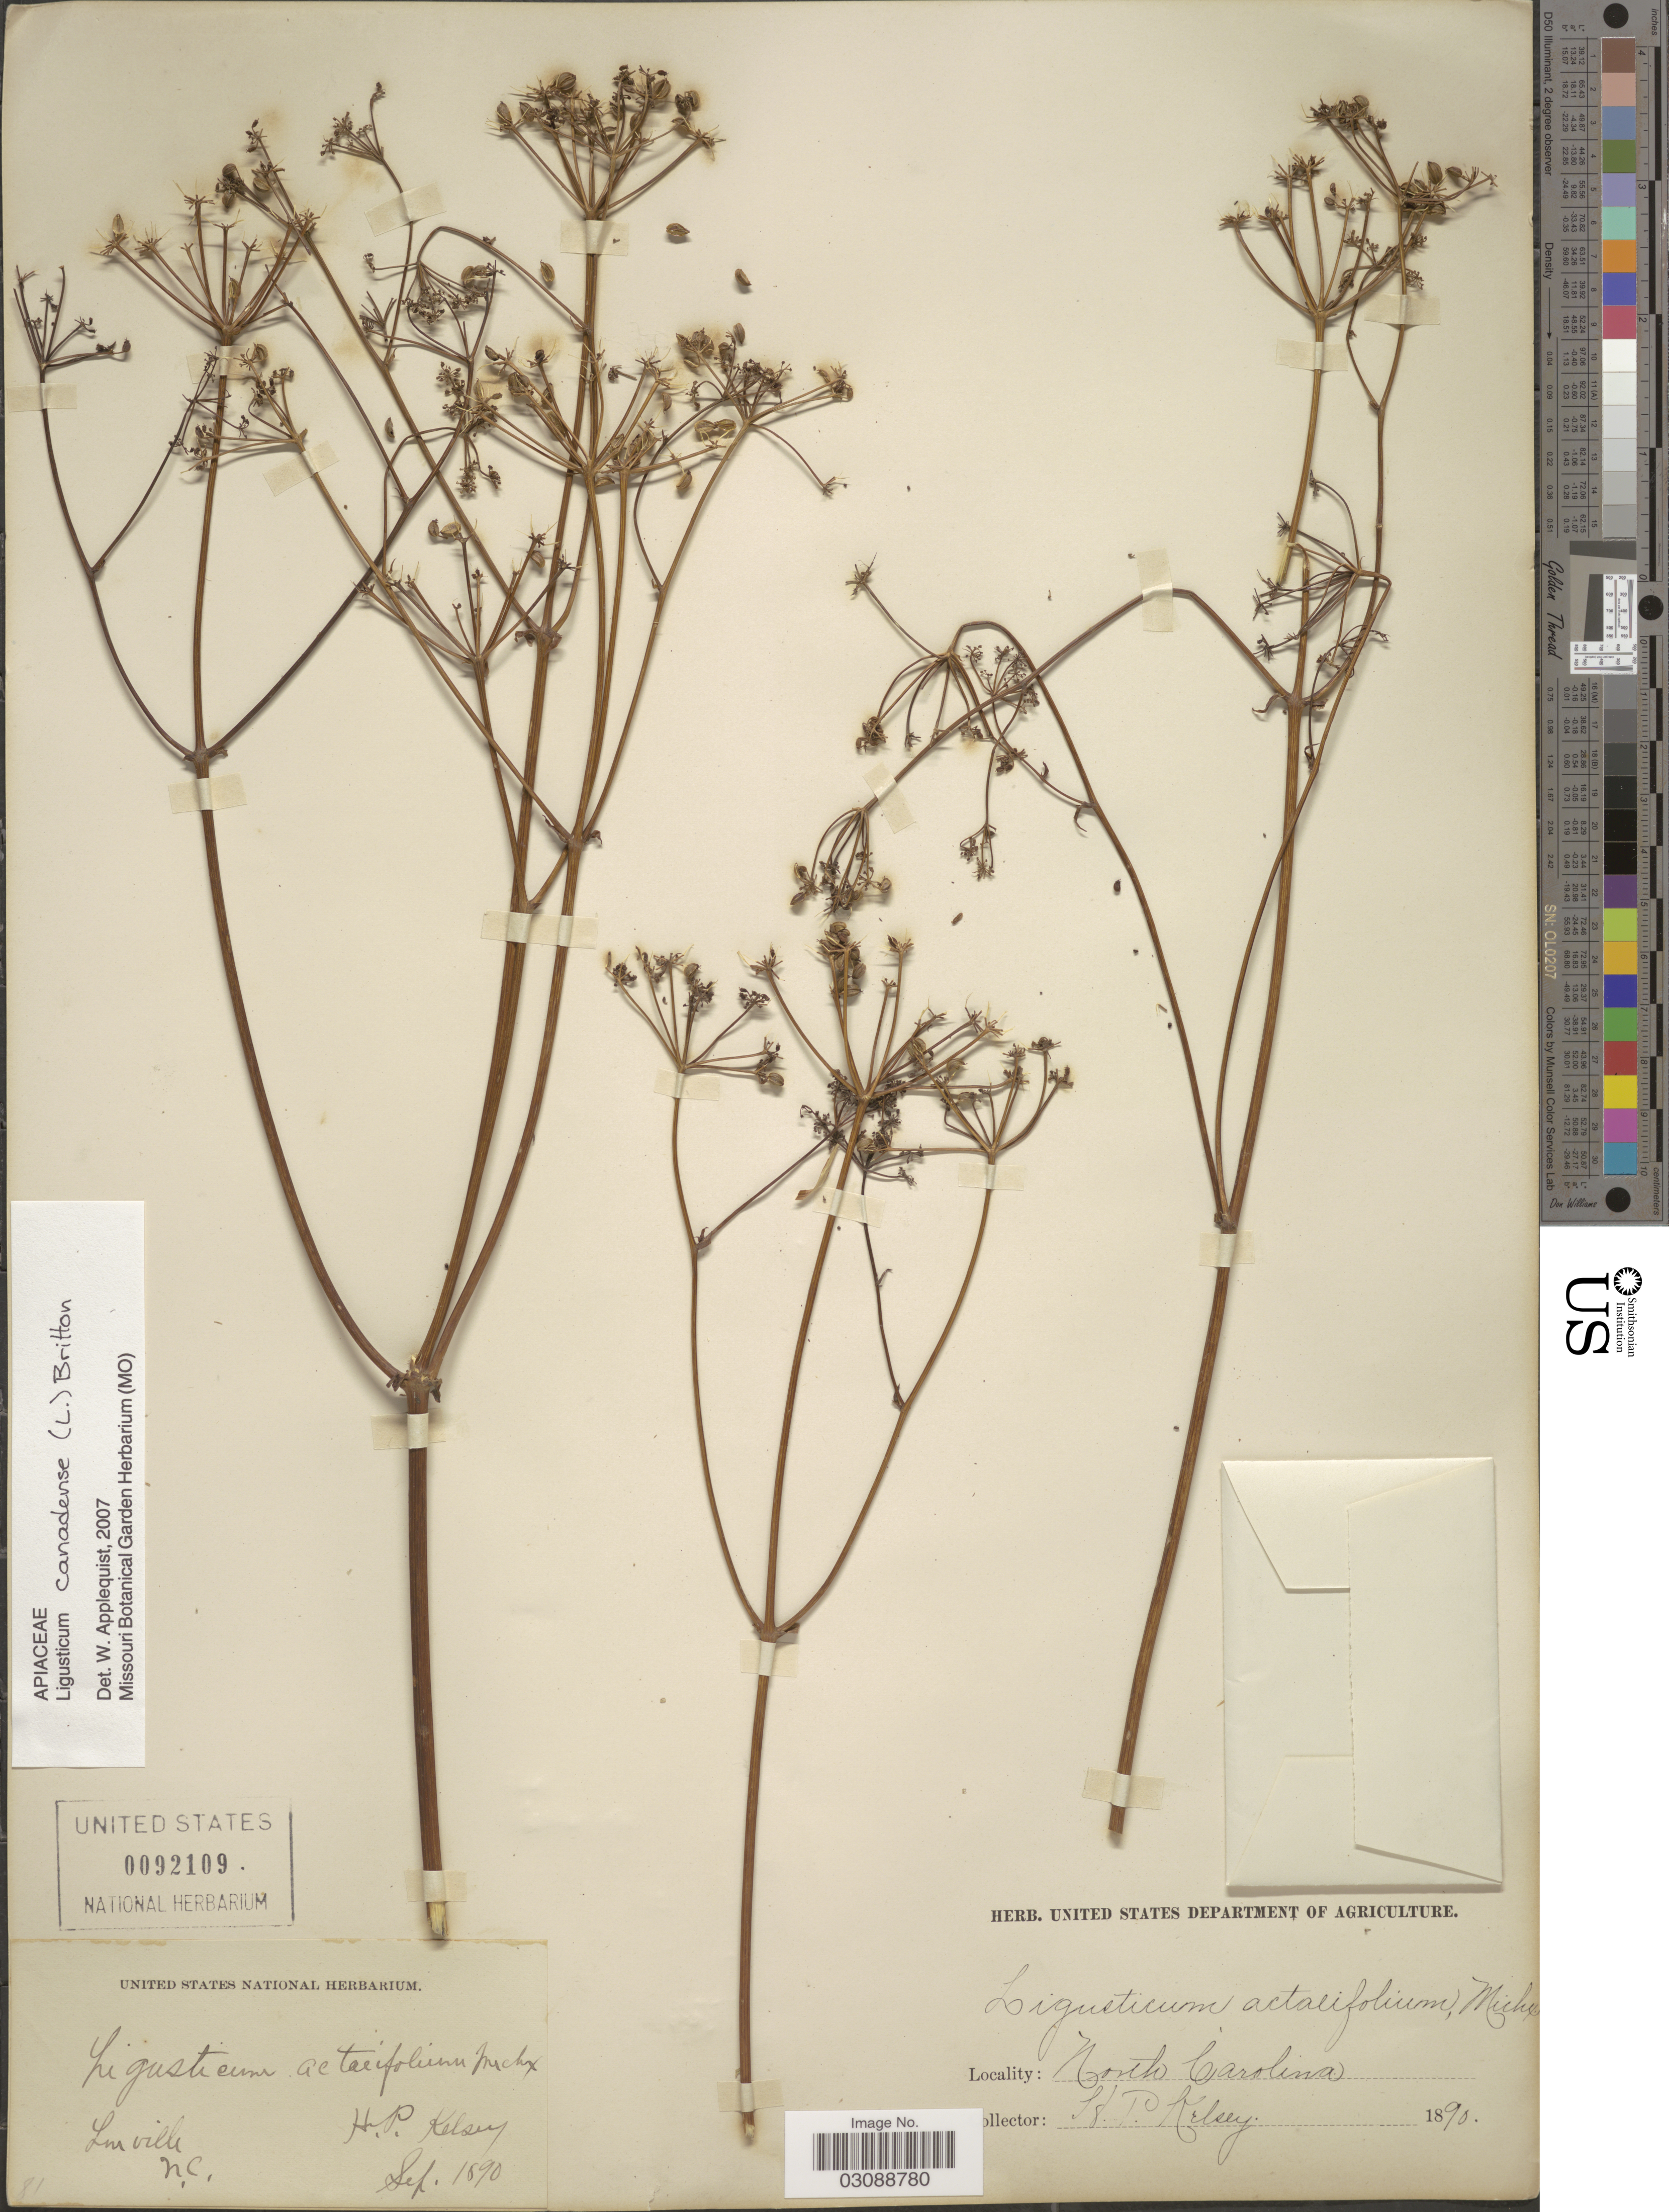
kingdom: Plantae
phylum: Tracheophyta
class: Magnoliopsida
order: Apiales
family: Apiaceae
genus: Ligusticum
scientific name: Ligusticum canadense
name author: (L.) Britton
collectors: H. Kelsey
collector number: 81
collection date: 1890-09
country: United States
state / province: North Carolina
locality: Linville.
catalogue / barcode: US 92109